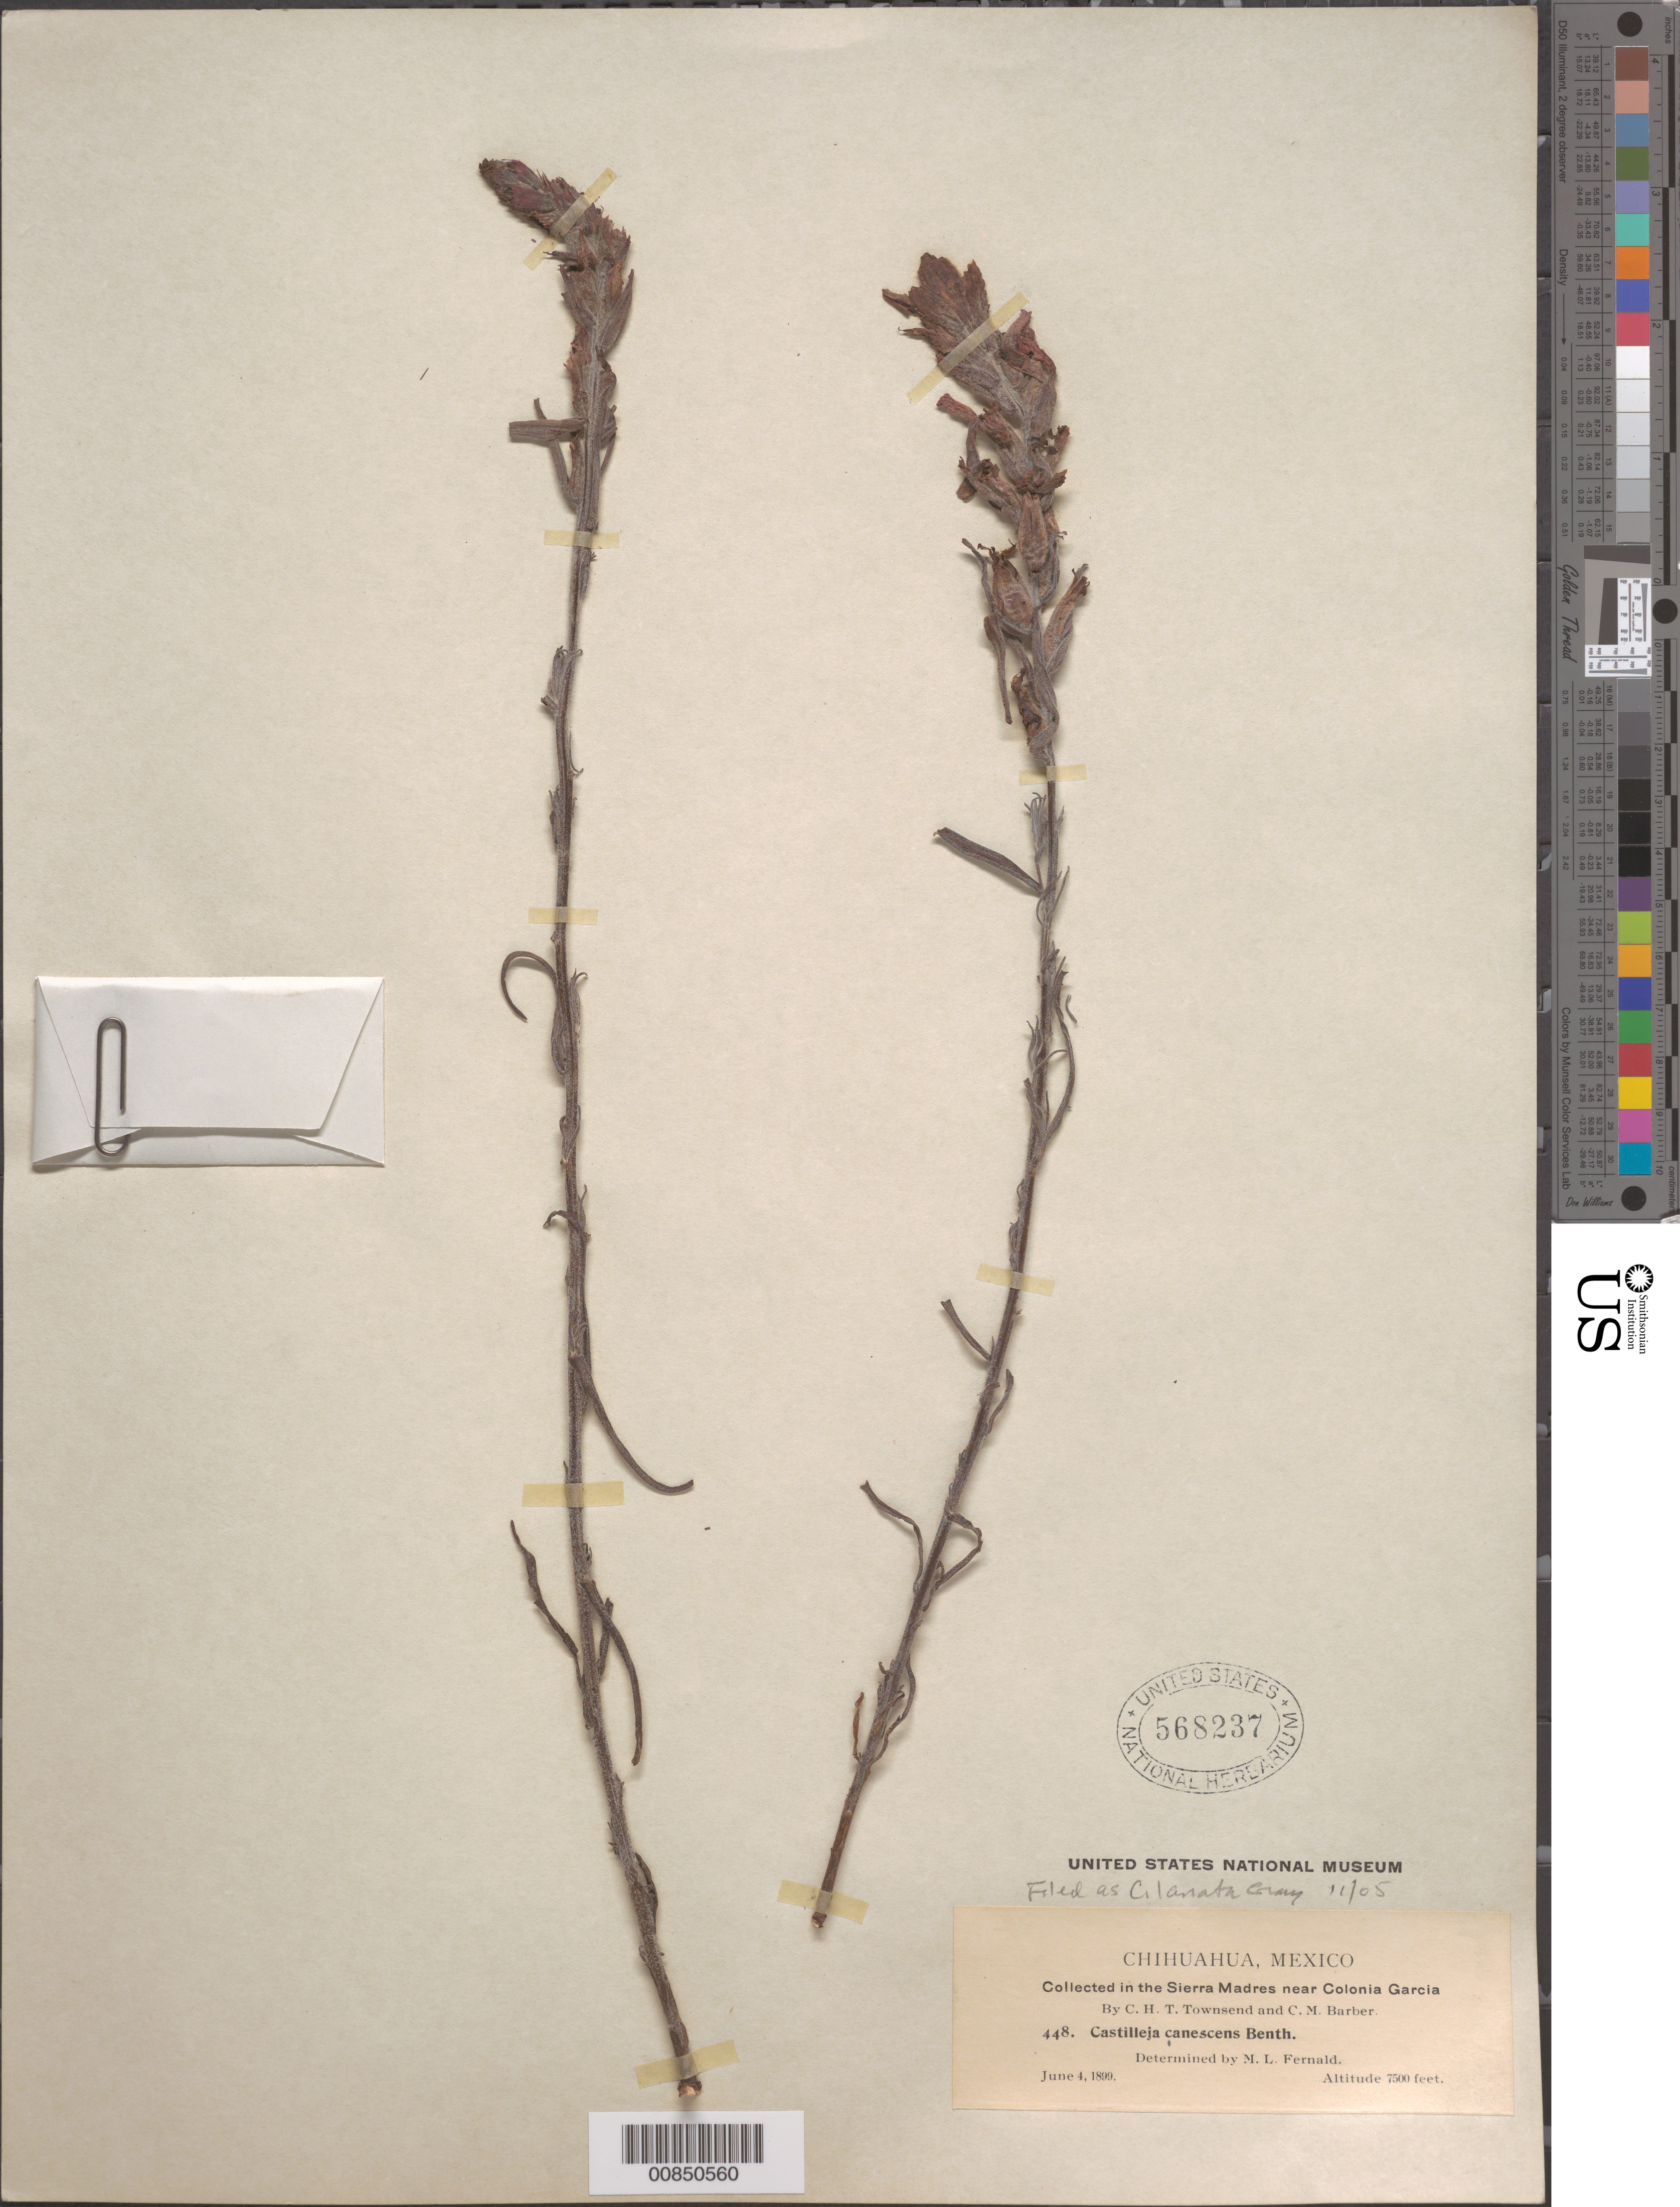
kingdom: Plantae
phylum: Tracheophyta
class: Magnoliopsida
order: Lamiales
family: Orobanchaceae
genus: Castilleja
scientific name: Castilleja lanata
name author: A. Gray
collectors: C. H. T. Townsend & C. Barber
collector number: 448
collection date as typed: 04 Jun 1899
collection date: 1899-06-04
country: Mexico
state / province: Chihuahua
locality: Sierra Madre near Colonia García, Chihuahua.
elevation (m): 2286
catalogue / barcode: US 568237